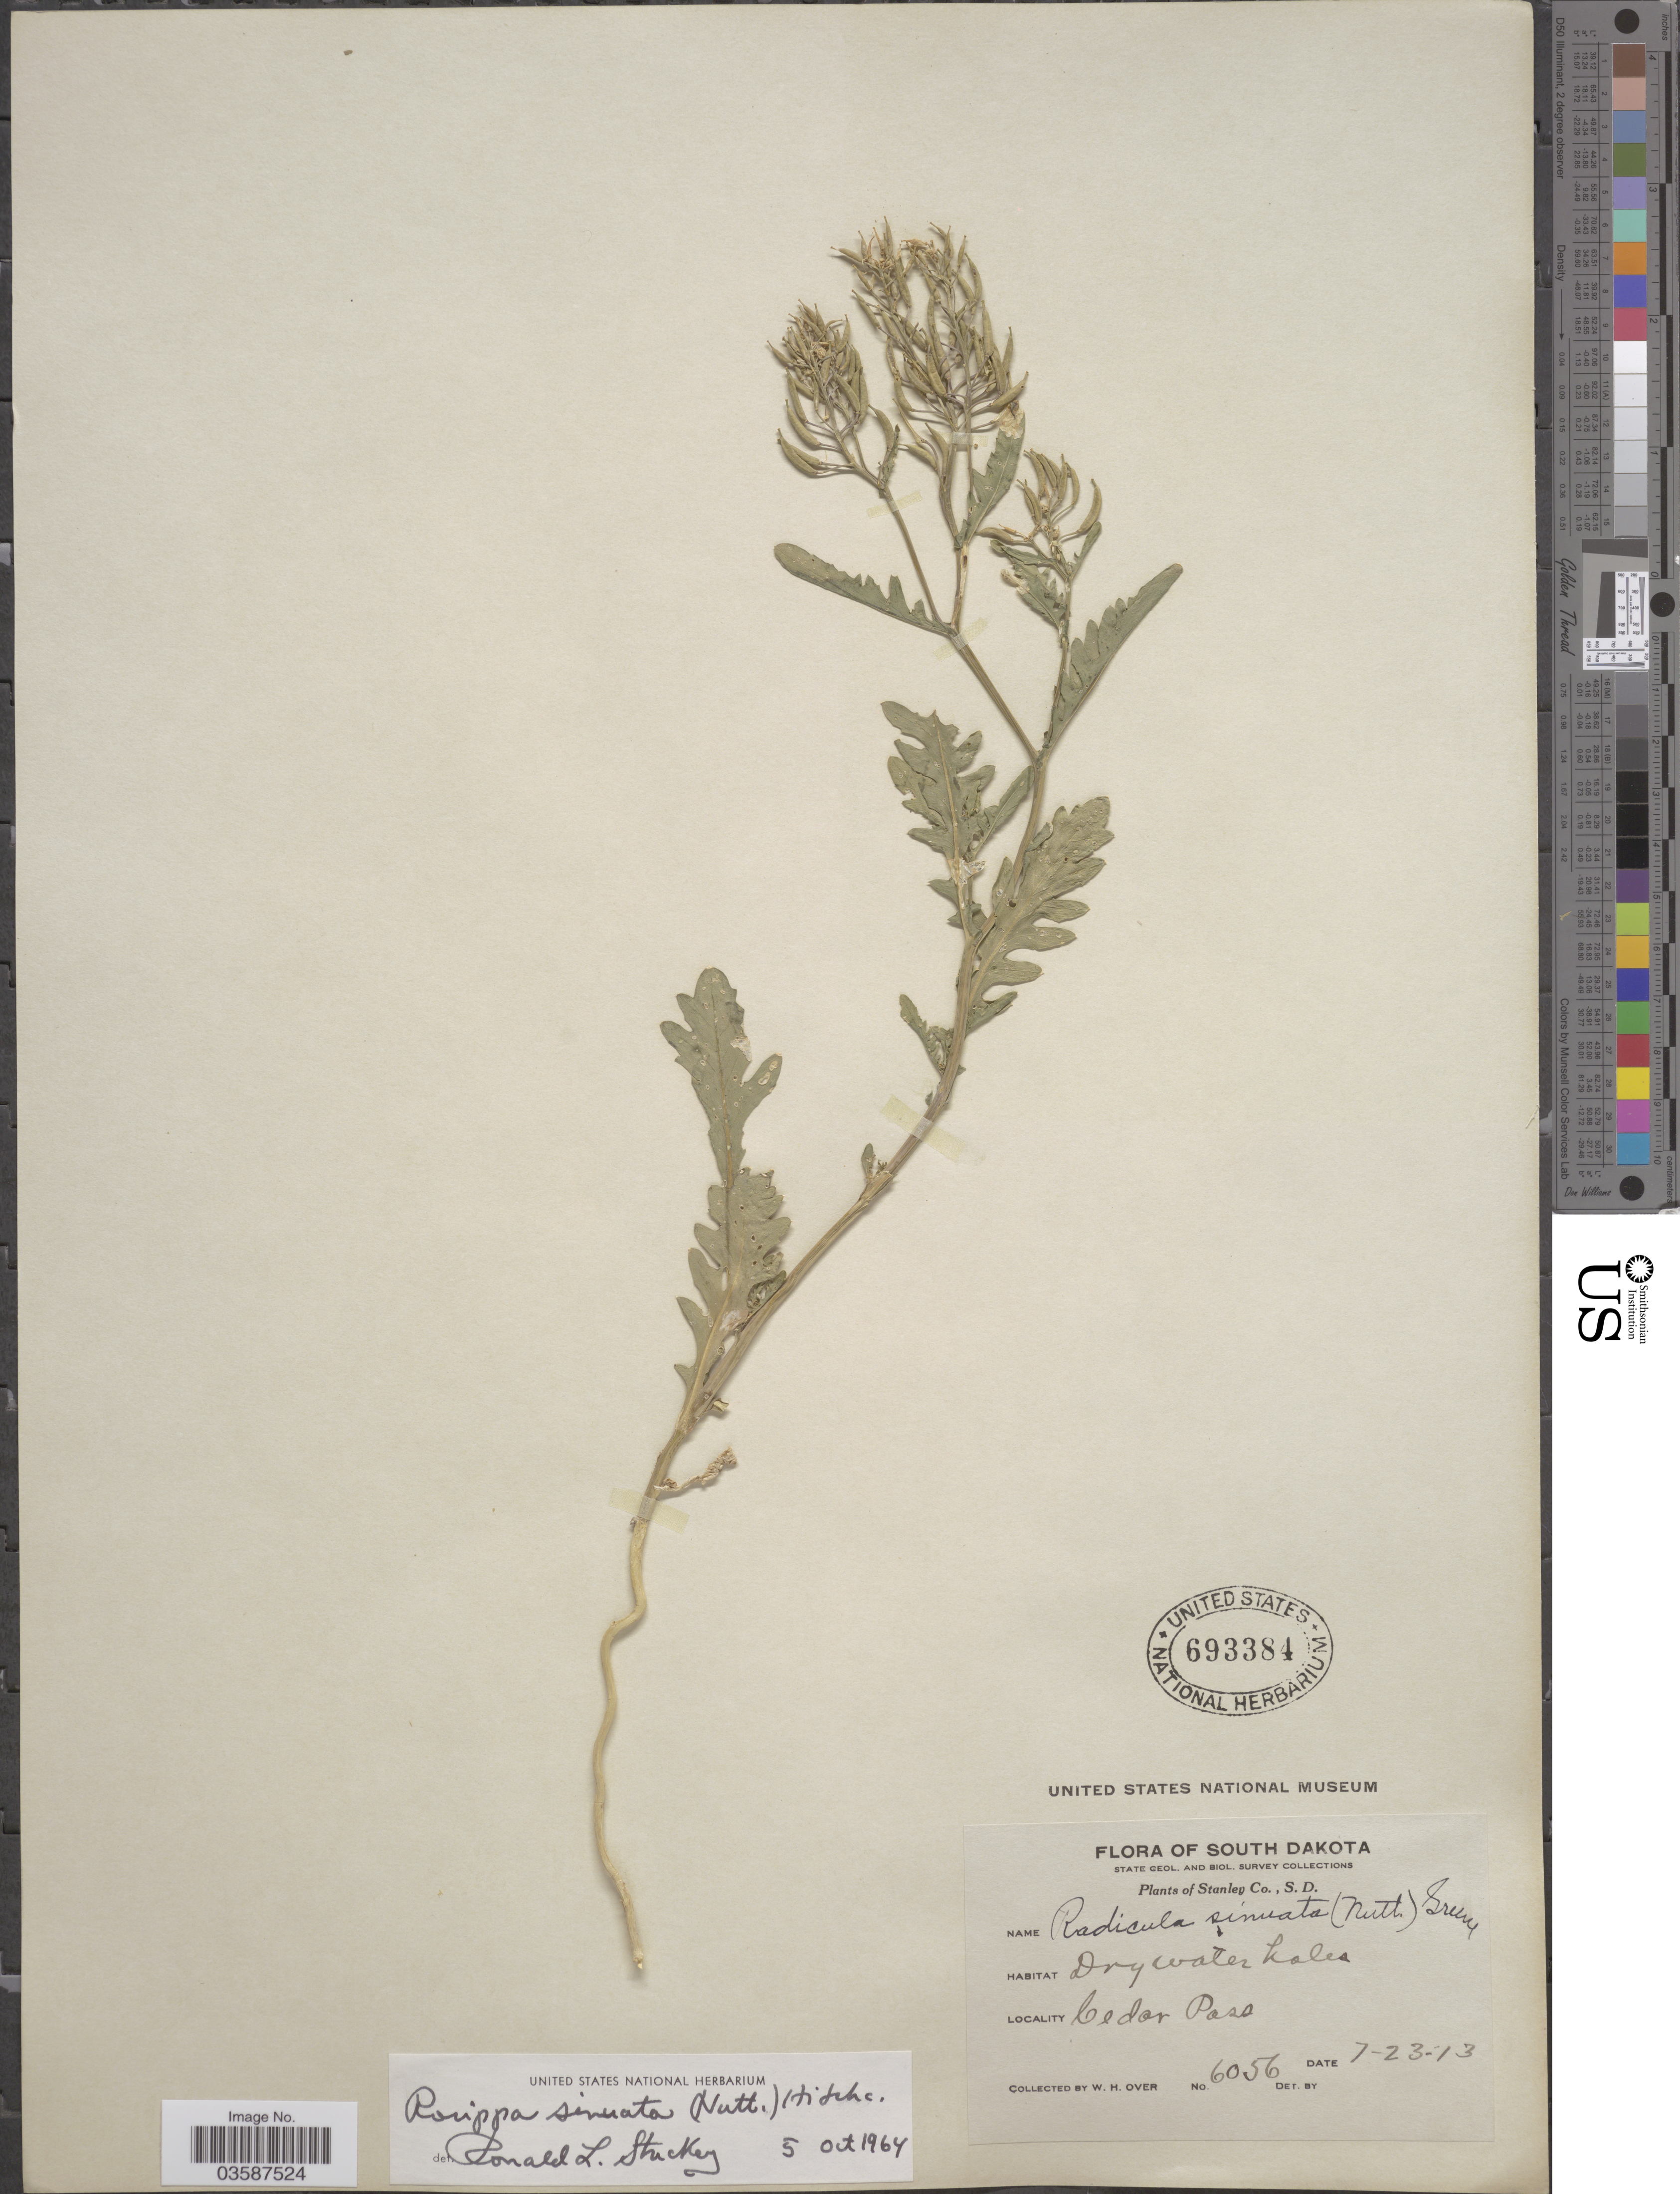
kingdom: Plantae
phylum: Tracheophyta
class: Magnoliopsida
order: Brassicales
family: Brassicaceae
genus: Rorippa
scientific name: Rorippa sinuata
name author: (Nutt.) Hitchc.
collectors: W. Over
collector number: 6056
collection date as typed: Transcribed d/m/y: 23/7/13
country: United States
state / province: South Dakota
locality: Stanley Co. Cedar Pass.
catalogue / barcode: US 693384